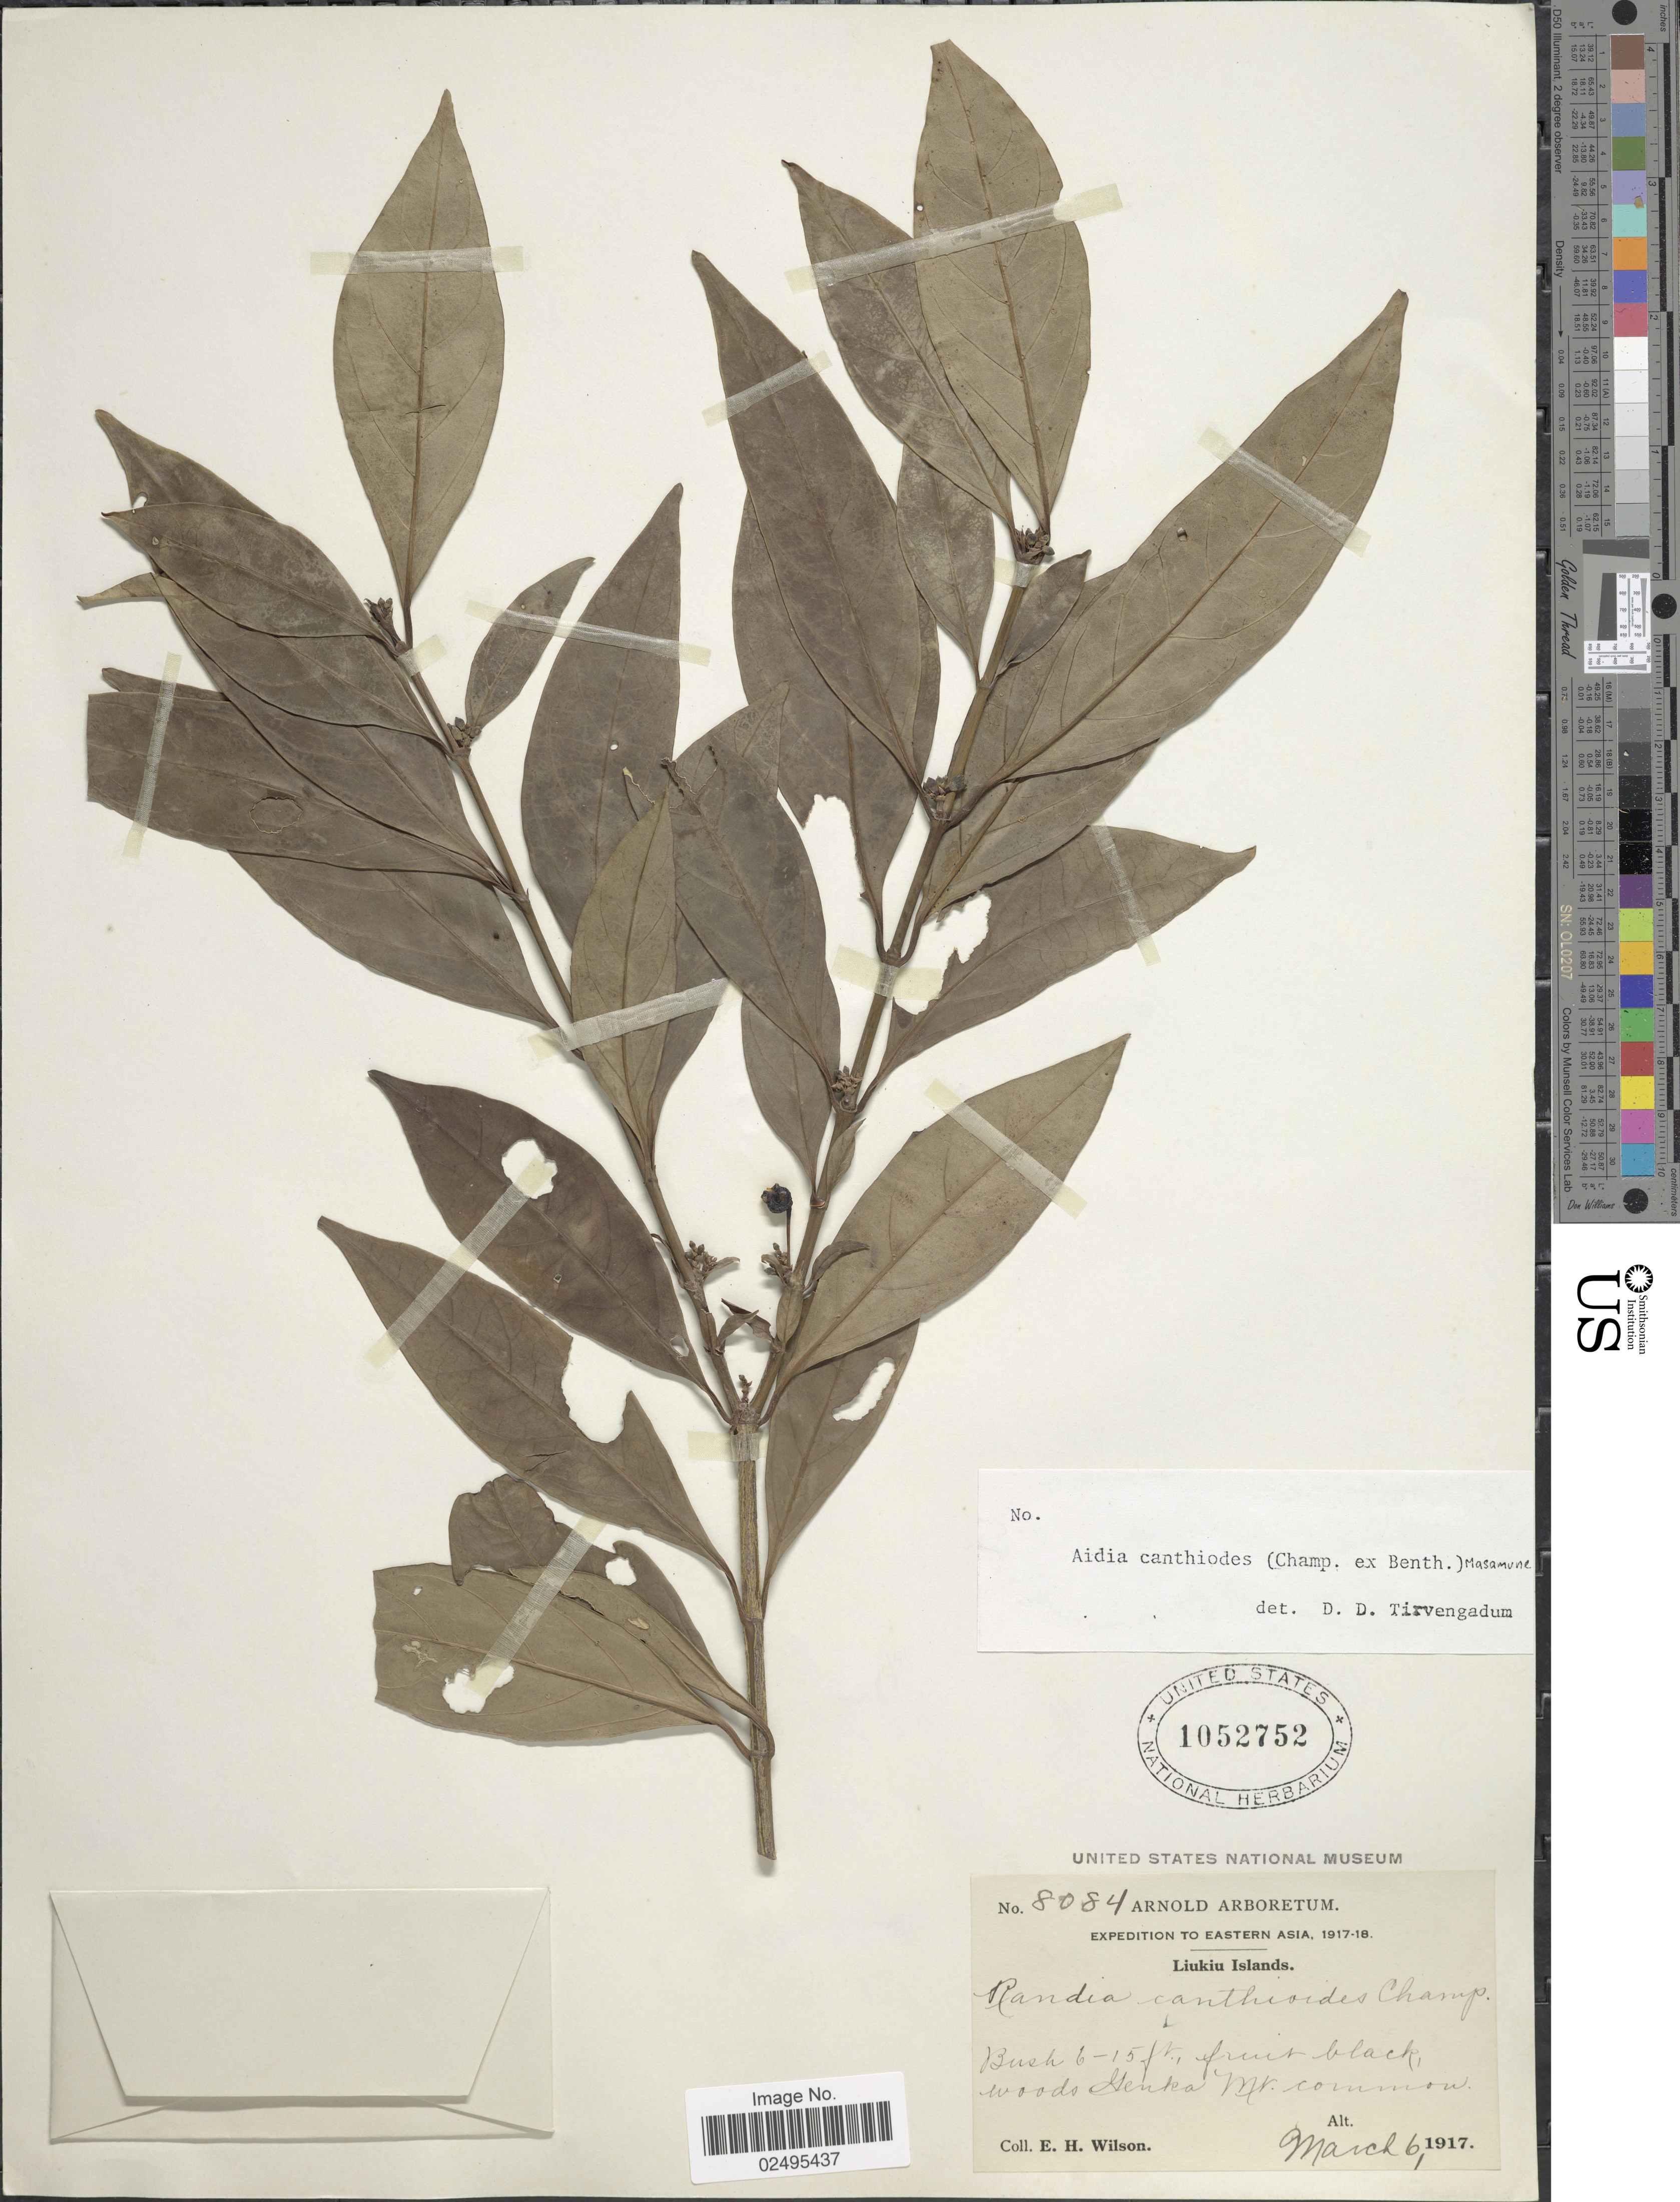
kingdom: Plantae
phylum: Tracheophyta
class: Magnoliopsida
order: Gentianales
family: Rubiaceae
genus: Aidia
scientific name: Aidia canthioides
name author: (Champ. ex Benth.) Masam.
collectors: E. Wilson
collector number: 8084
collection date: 1917-03-06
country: Japan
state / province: Okinawa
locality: Eastern Asia, Liukiu Islands, woods, Genka Mt.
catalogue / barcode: US 1052752